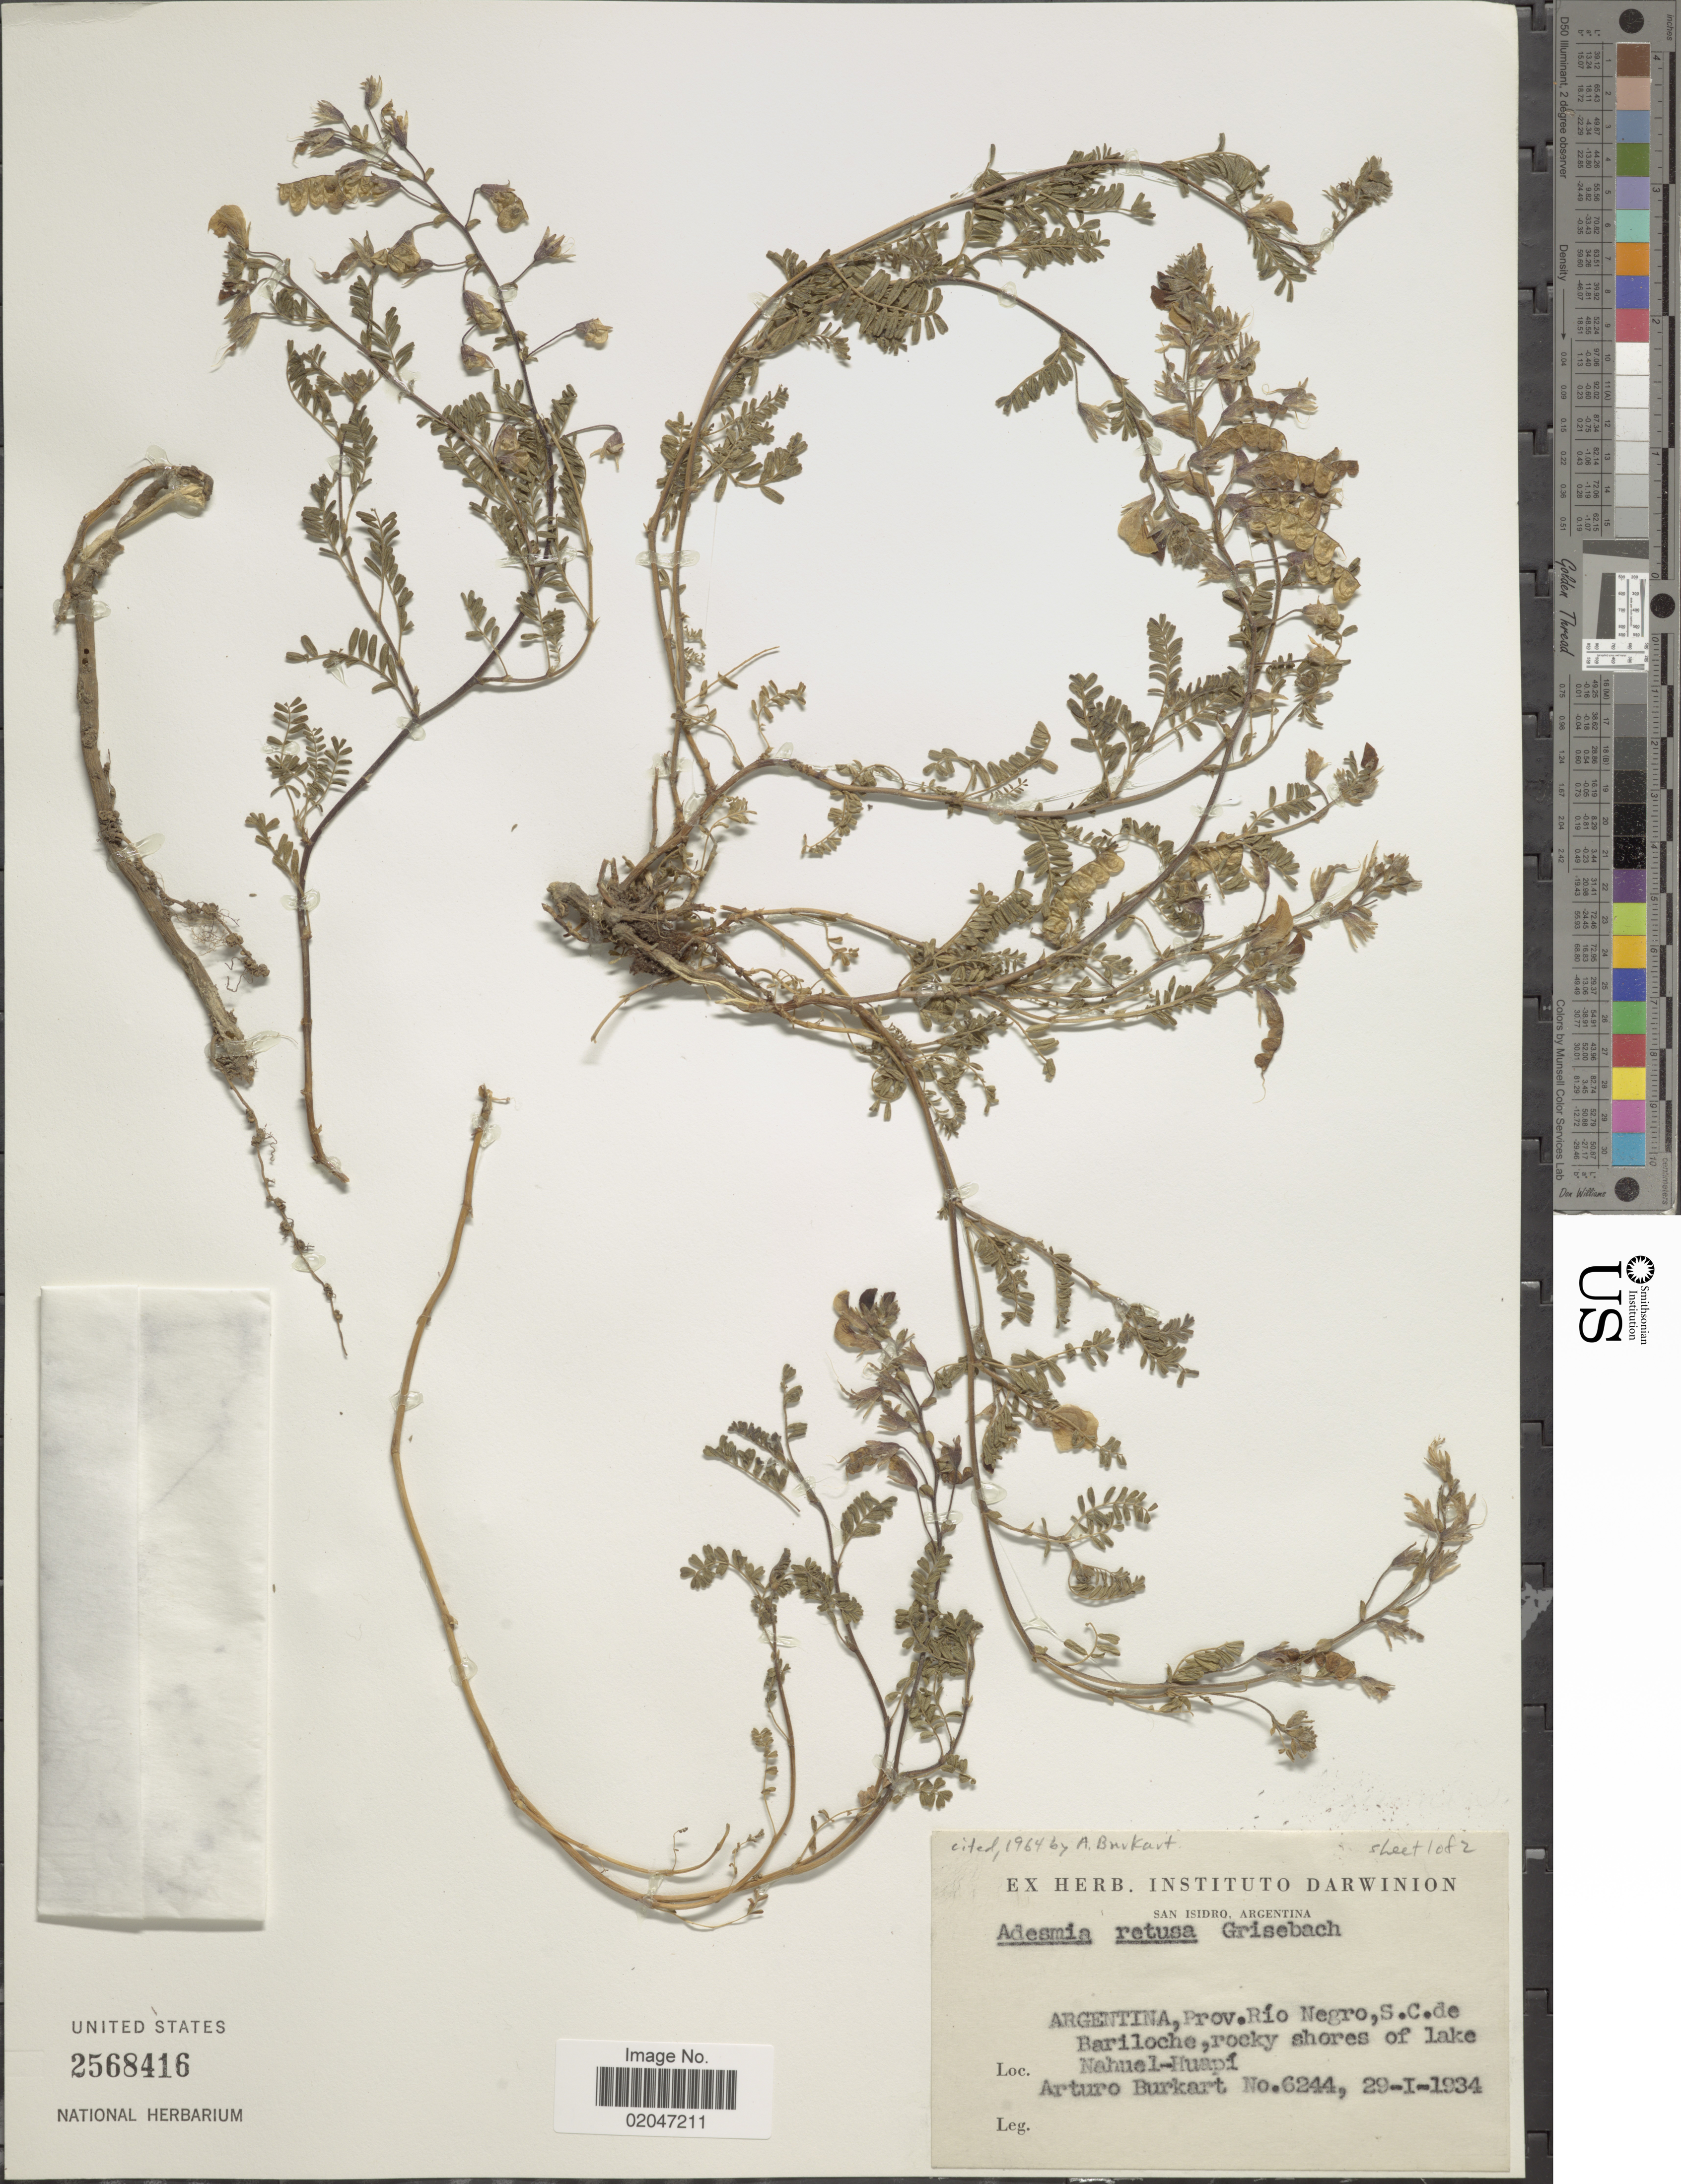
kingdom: Plantae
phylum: Tracheophyta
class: Magnoliopsida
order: Fabales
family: Fabaceae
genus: Adesmia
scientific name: Adesmia retusa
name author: Griseb.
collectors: A. E. Burkart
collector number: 6244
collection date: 1934-01-29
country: Argentina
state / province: Rio Negro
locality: S.C. de Bariloche, rocky shores of Lake Nahuel-Huapí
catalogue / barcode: US 2568416